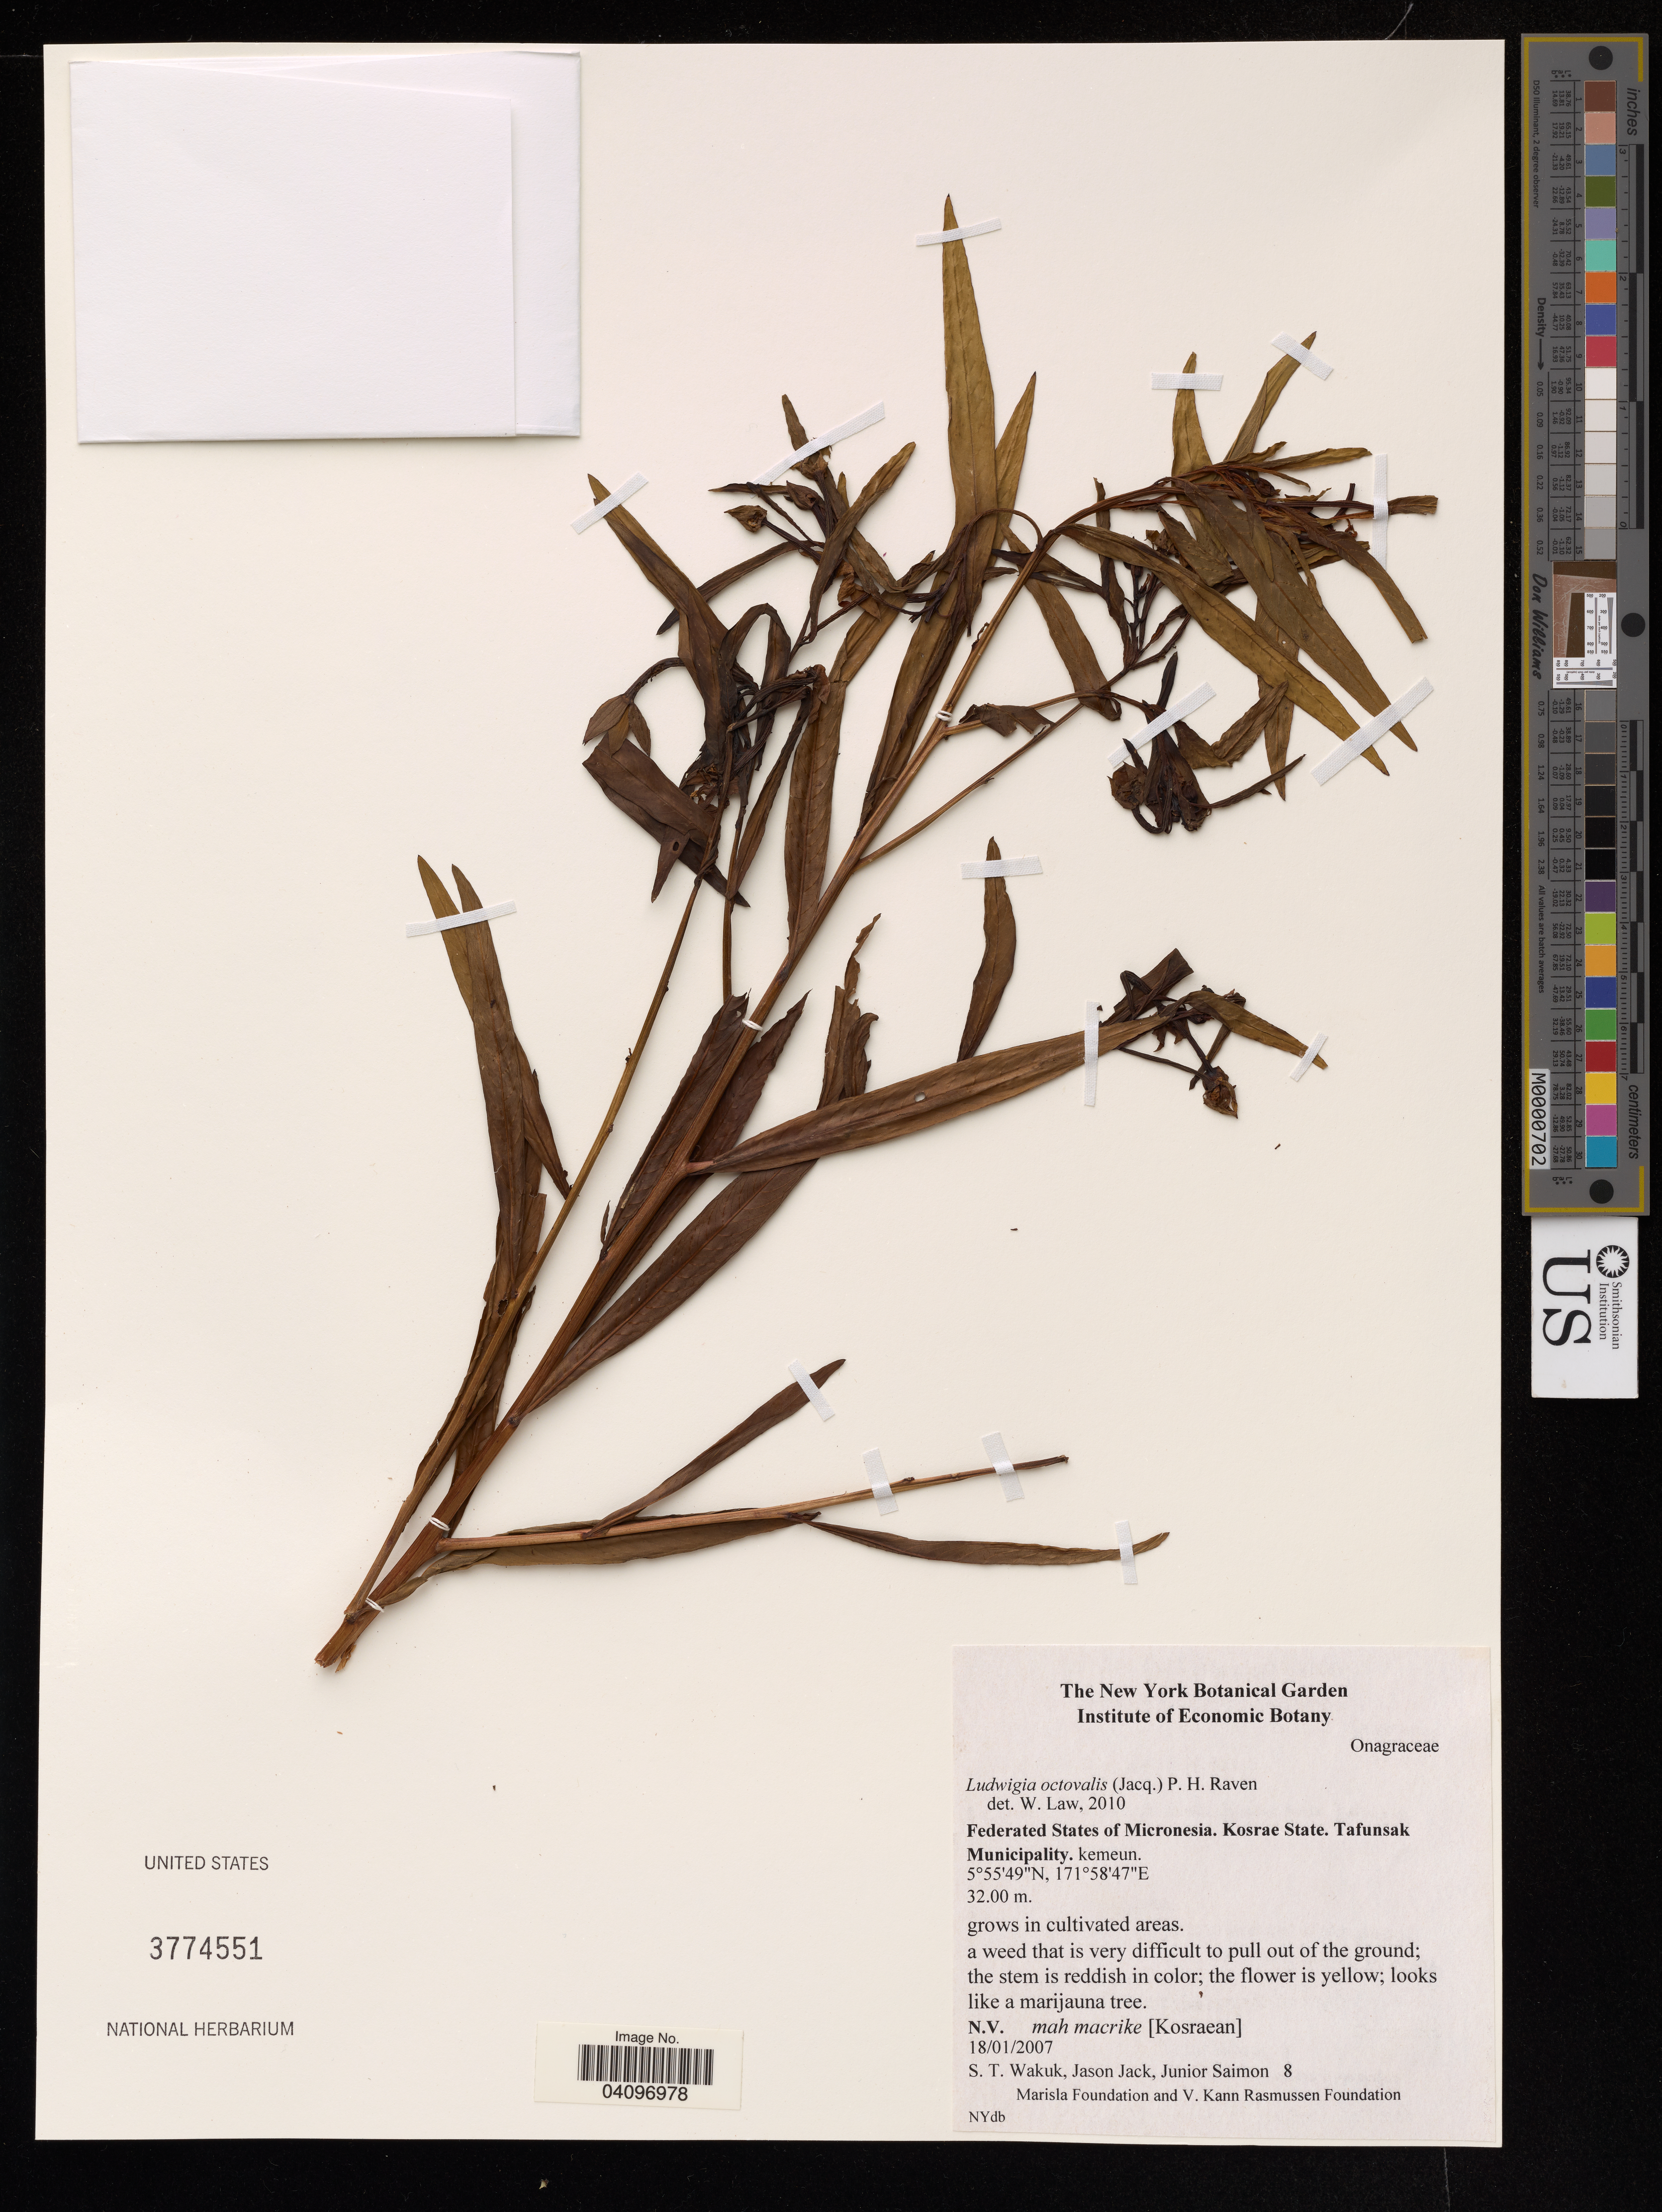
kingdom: Plantae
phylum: Tracheophyta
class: Magnoliopsida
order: Myrtales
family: Onagraceae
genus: Ludwigia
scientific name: Ludwigia octovalvis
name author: (Jacq.) P.H. Raven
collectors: S. Wakuk, J. Jack & J. Saimon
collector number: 8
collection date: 2007-01-18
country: Micronesia, Federated States of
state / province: Kosrae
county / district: Tafunsak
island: Kosrae [Kusaie]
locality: Tafunsak Municipality, Kemeun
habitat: Cultivated areas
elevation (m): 32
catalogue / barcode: US 3774551